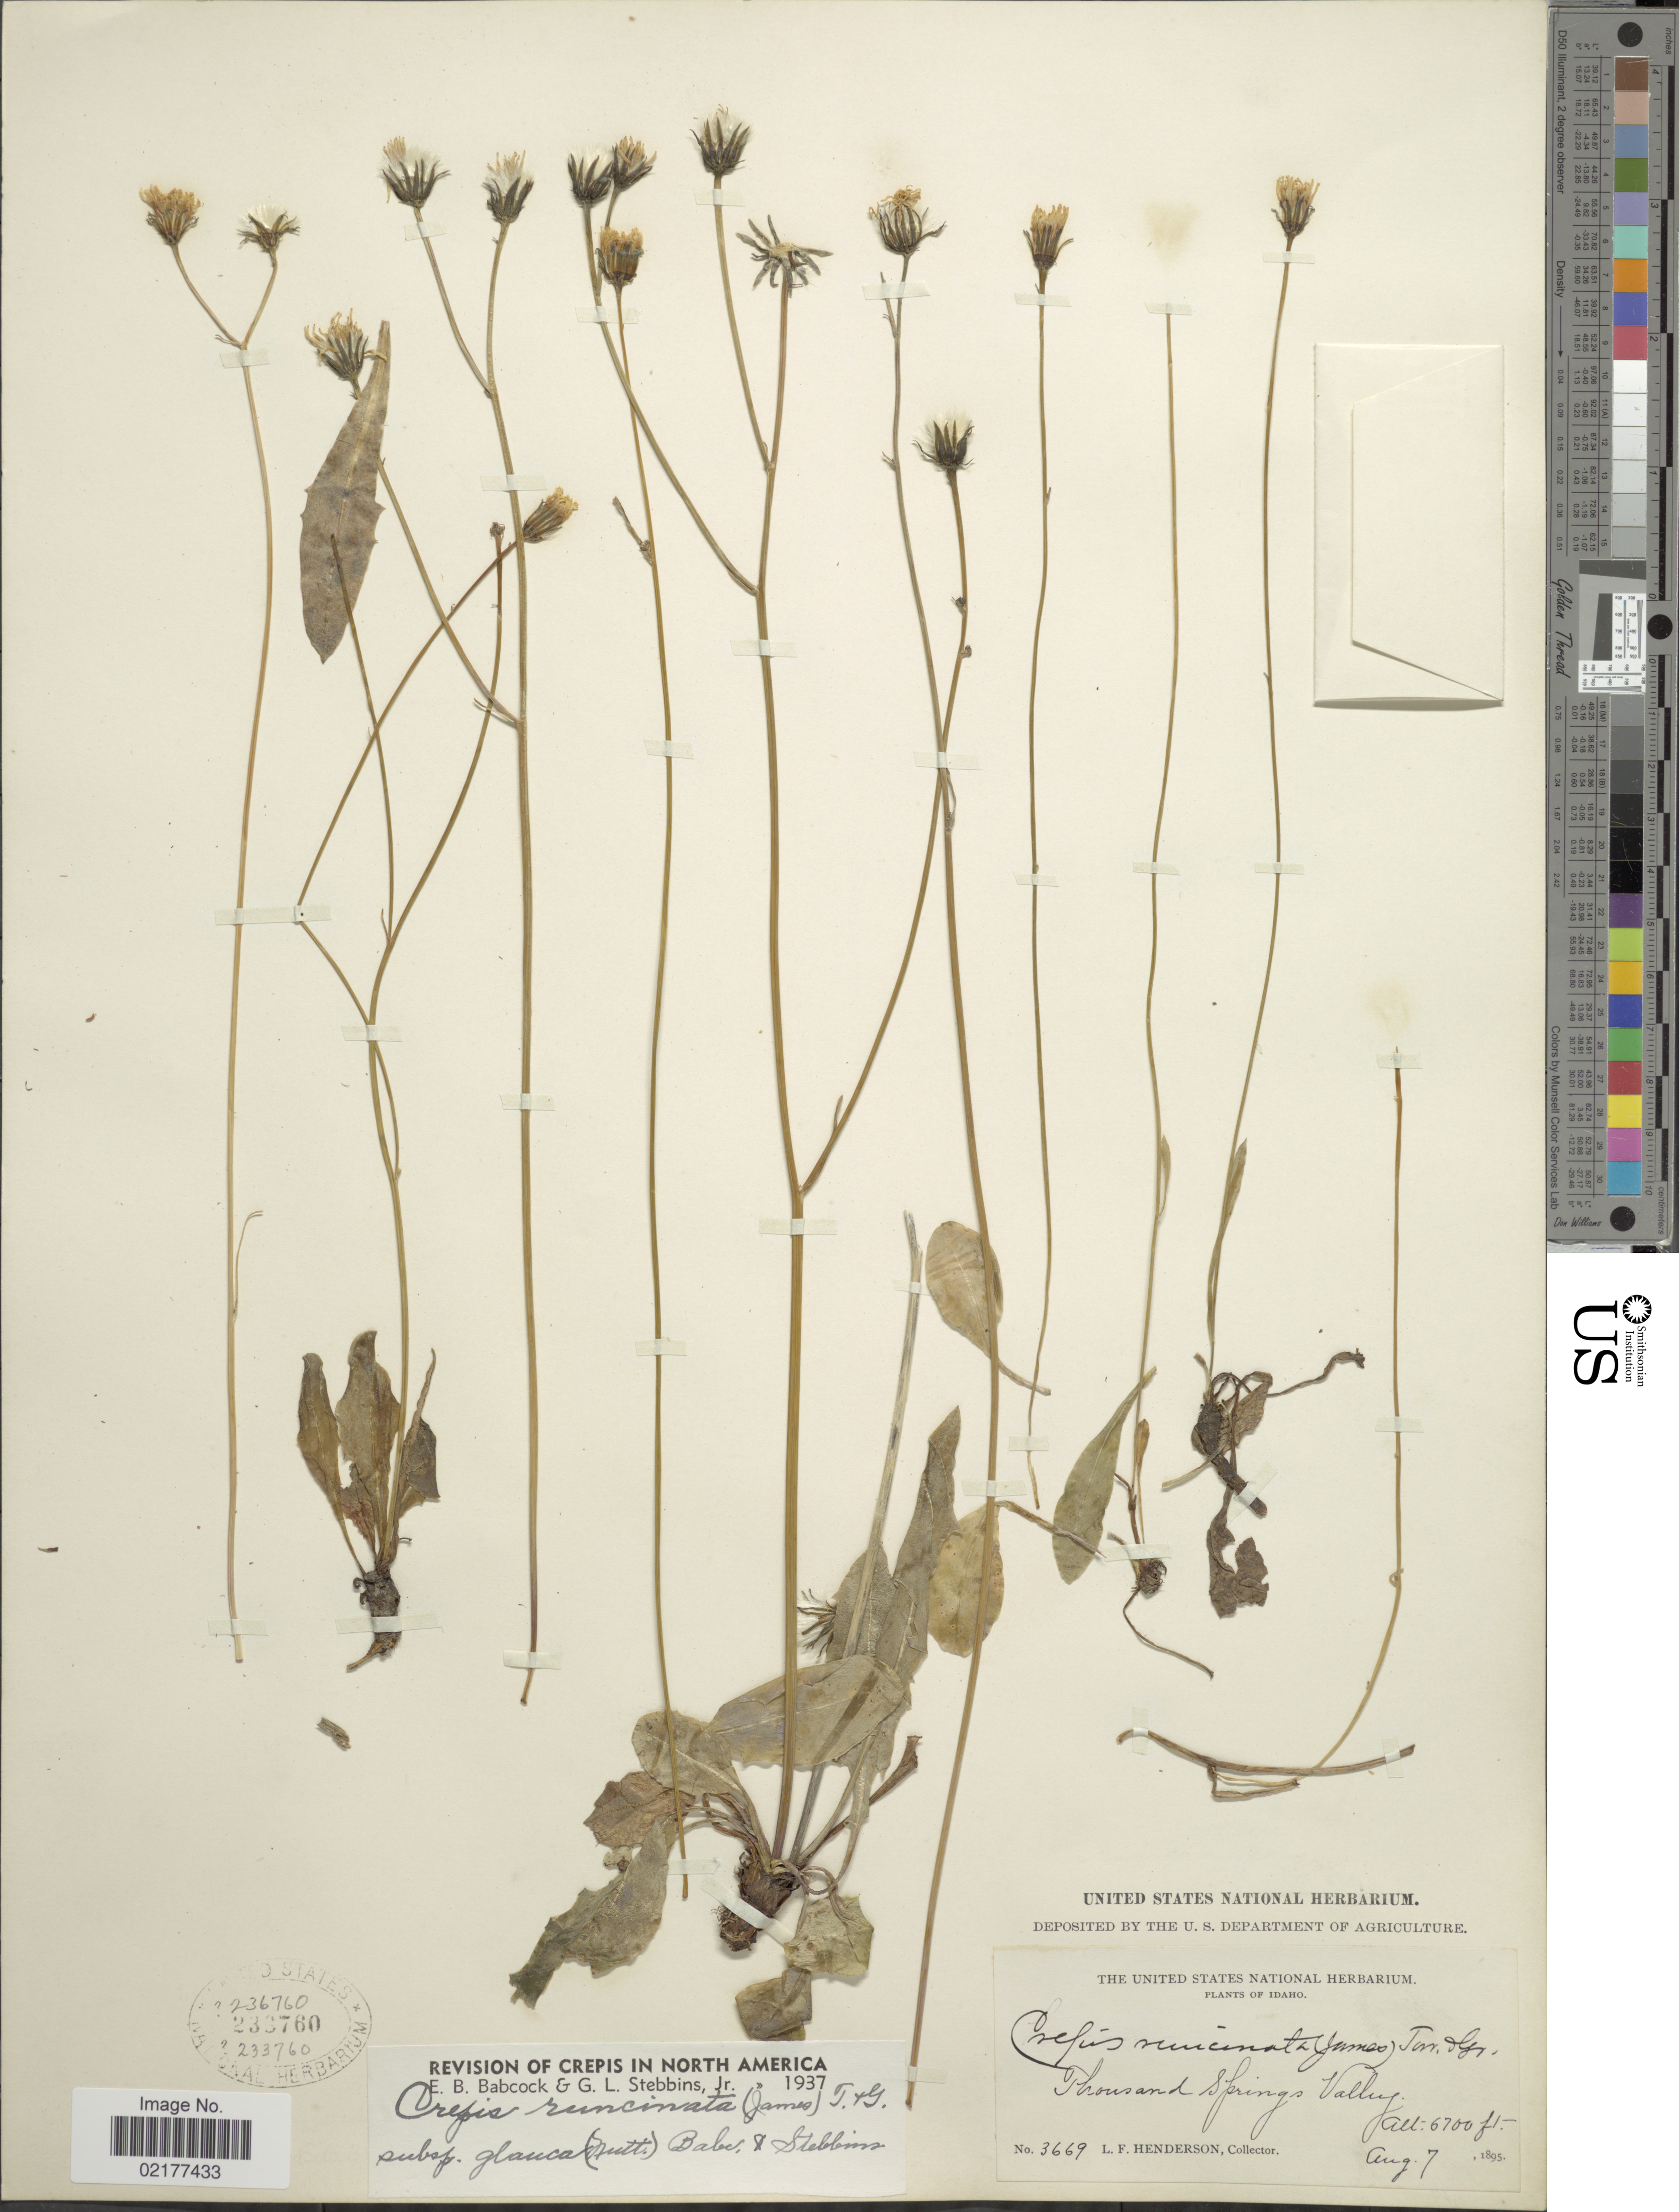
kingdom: Plantae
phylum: Tracheophyta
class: Magnoliopsida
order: Asterales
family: Asteraceae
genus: Crepis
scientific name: Crepis runcinata subsp. glauca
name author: (Nutt.) Babc. & Stebbins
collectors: L. Henderson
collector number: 3669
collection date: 1895-08-07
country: United States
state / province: Idaho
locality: Thousand Springs Valley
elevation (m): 2042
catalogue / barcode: US 233760